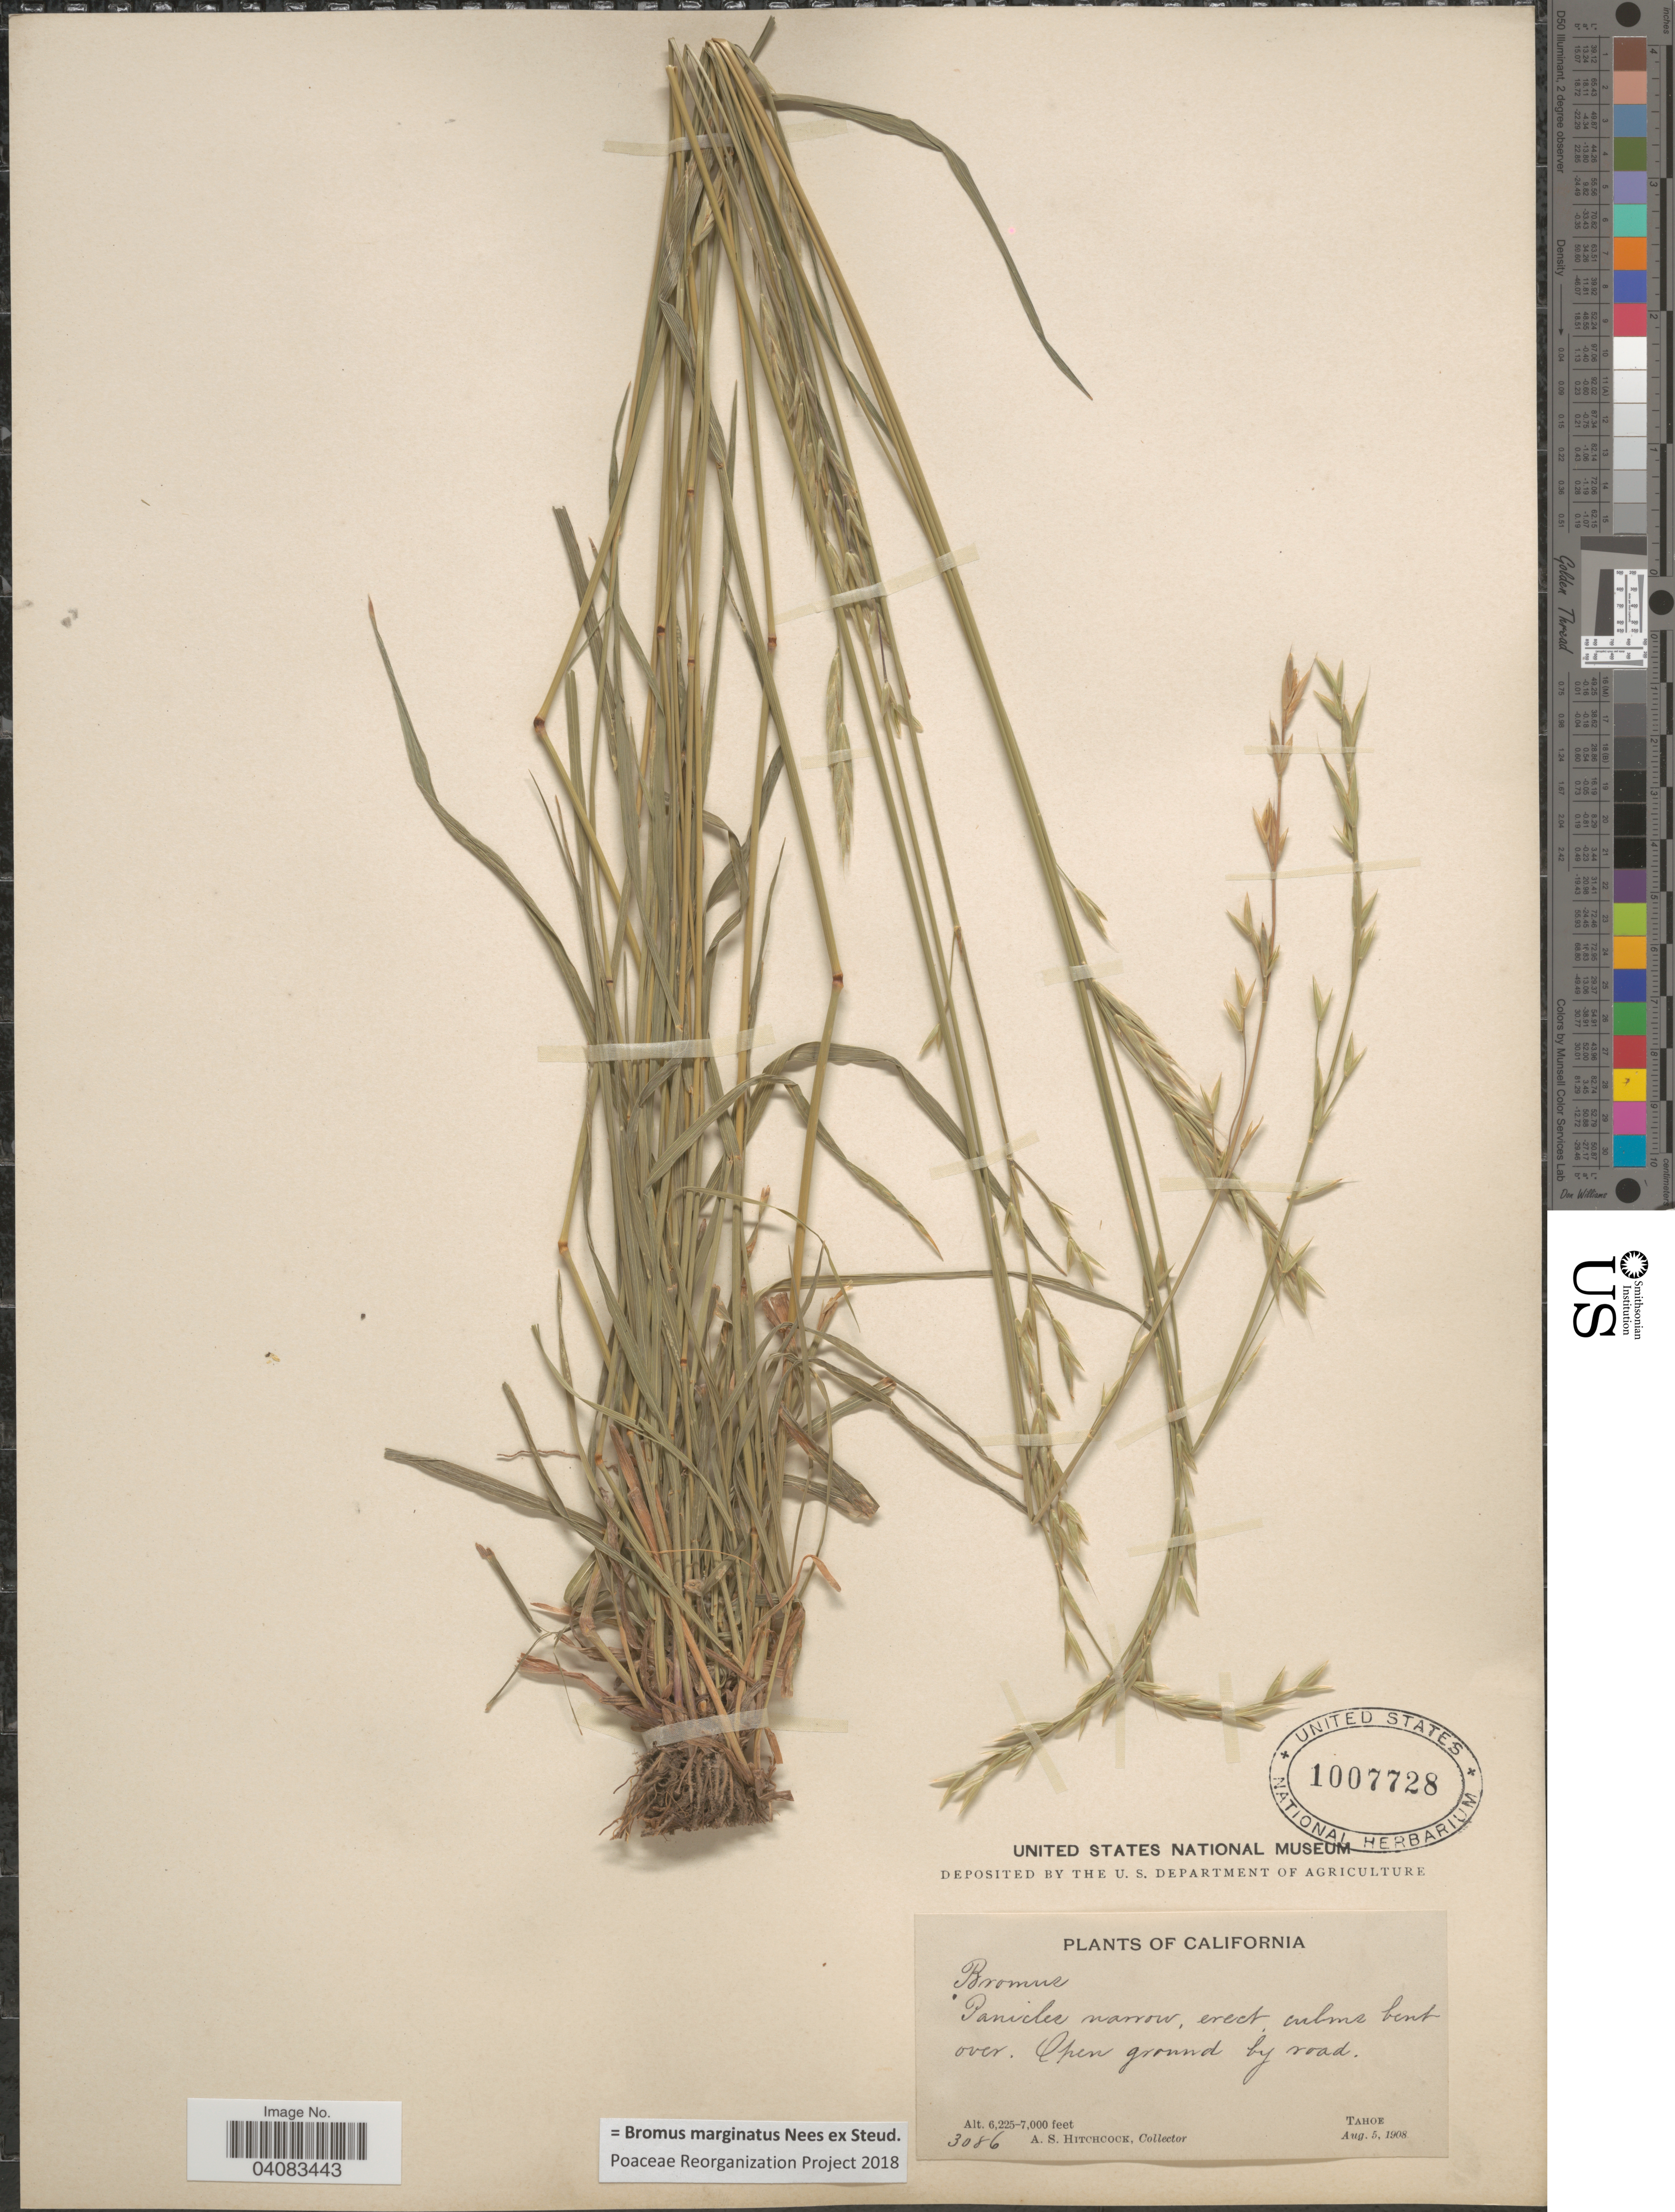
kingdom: Plantae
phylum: Tracheophyta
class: Liliopsida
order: Poales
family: Poaceae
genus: Bromus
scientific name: Bromus marginatus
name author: Nees ex Steud.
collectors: A. S. Hitchcock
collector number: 3086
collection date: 1908-08-05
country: United States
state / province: California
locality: Tahoe.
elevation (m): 1897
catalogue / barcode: US 1007728